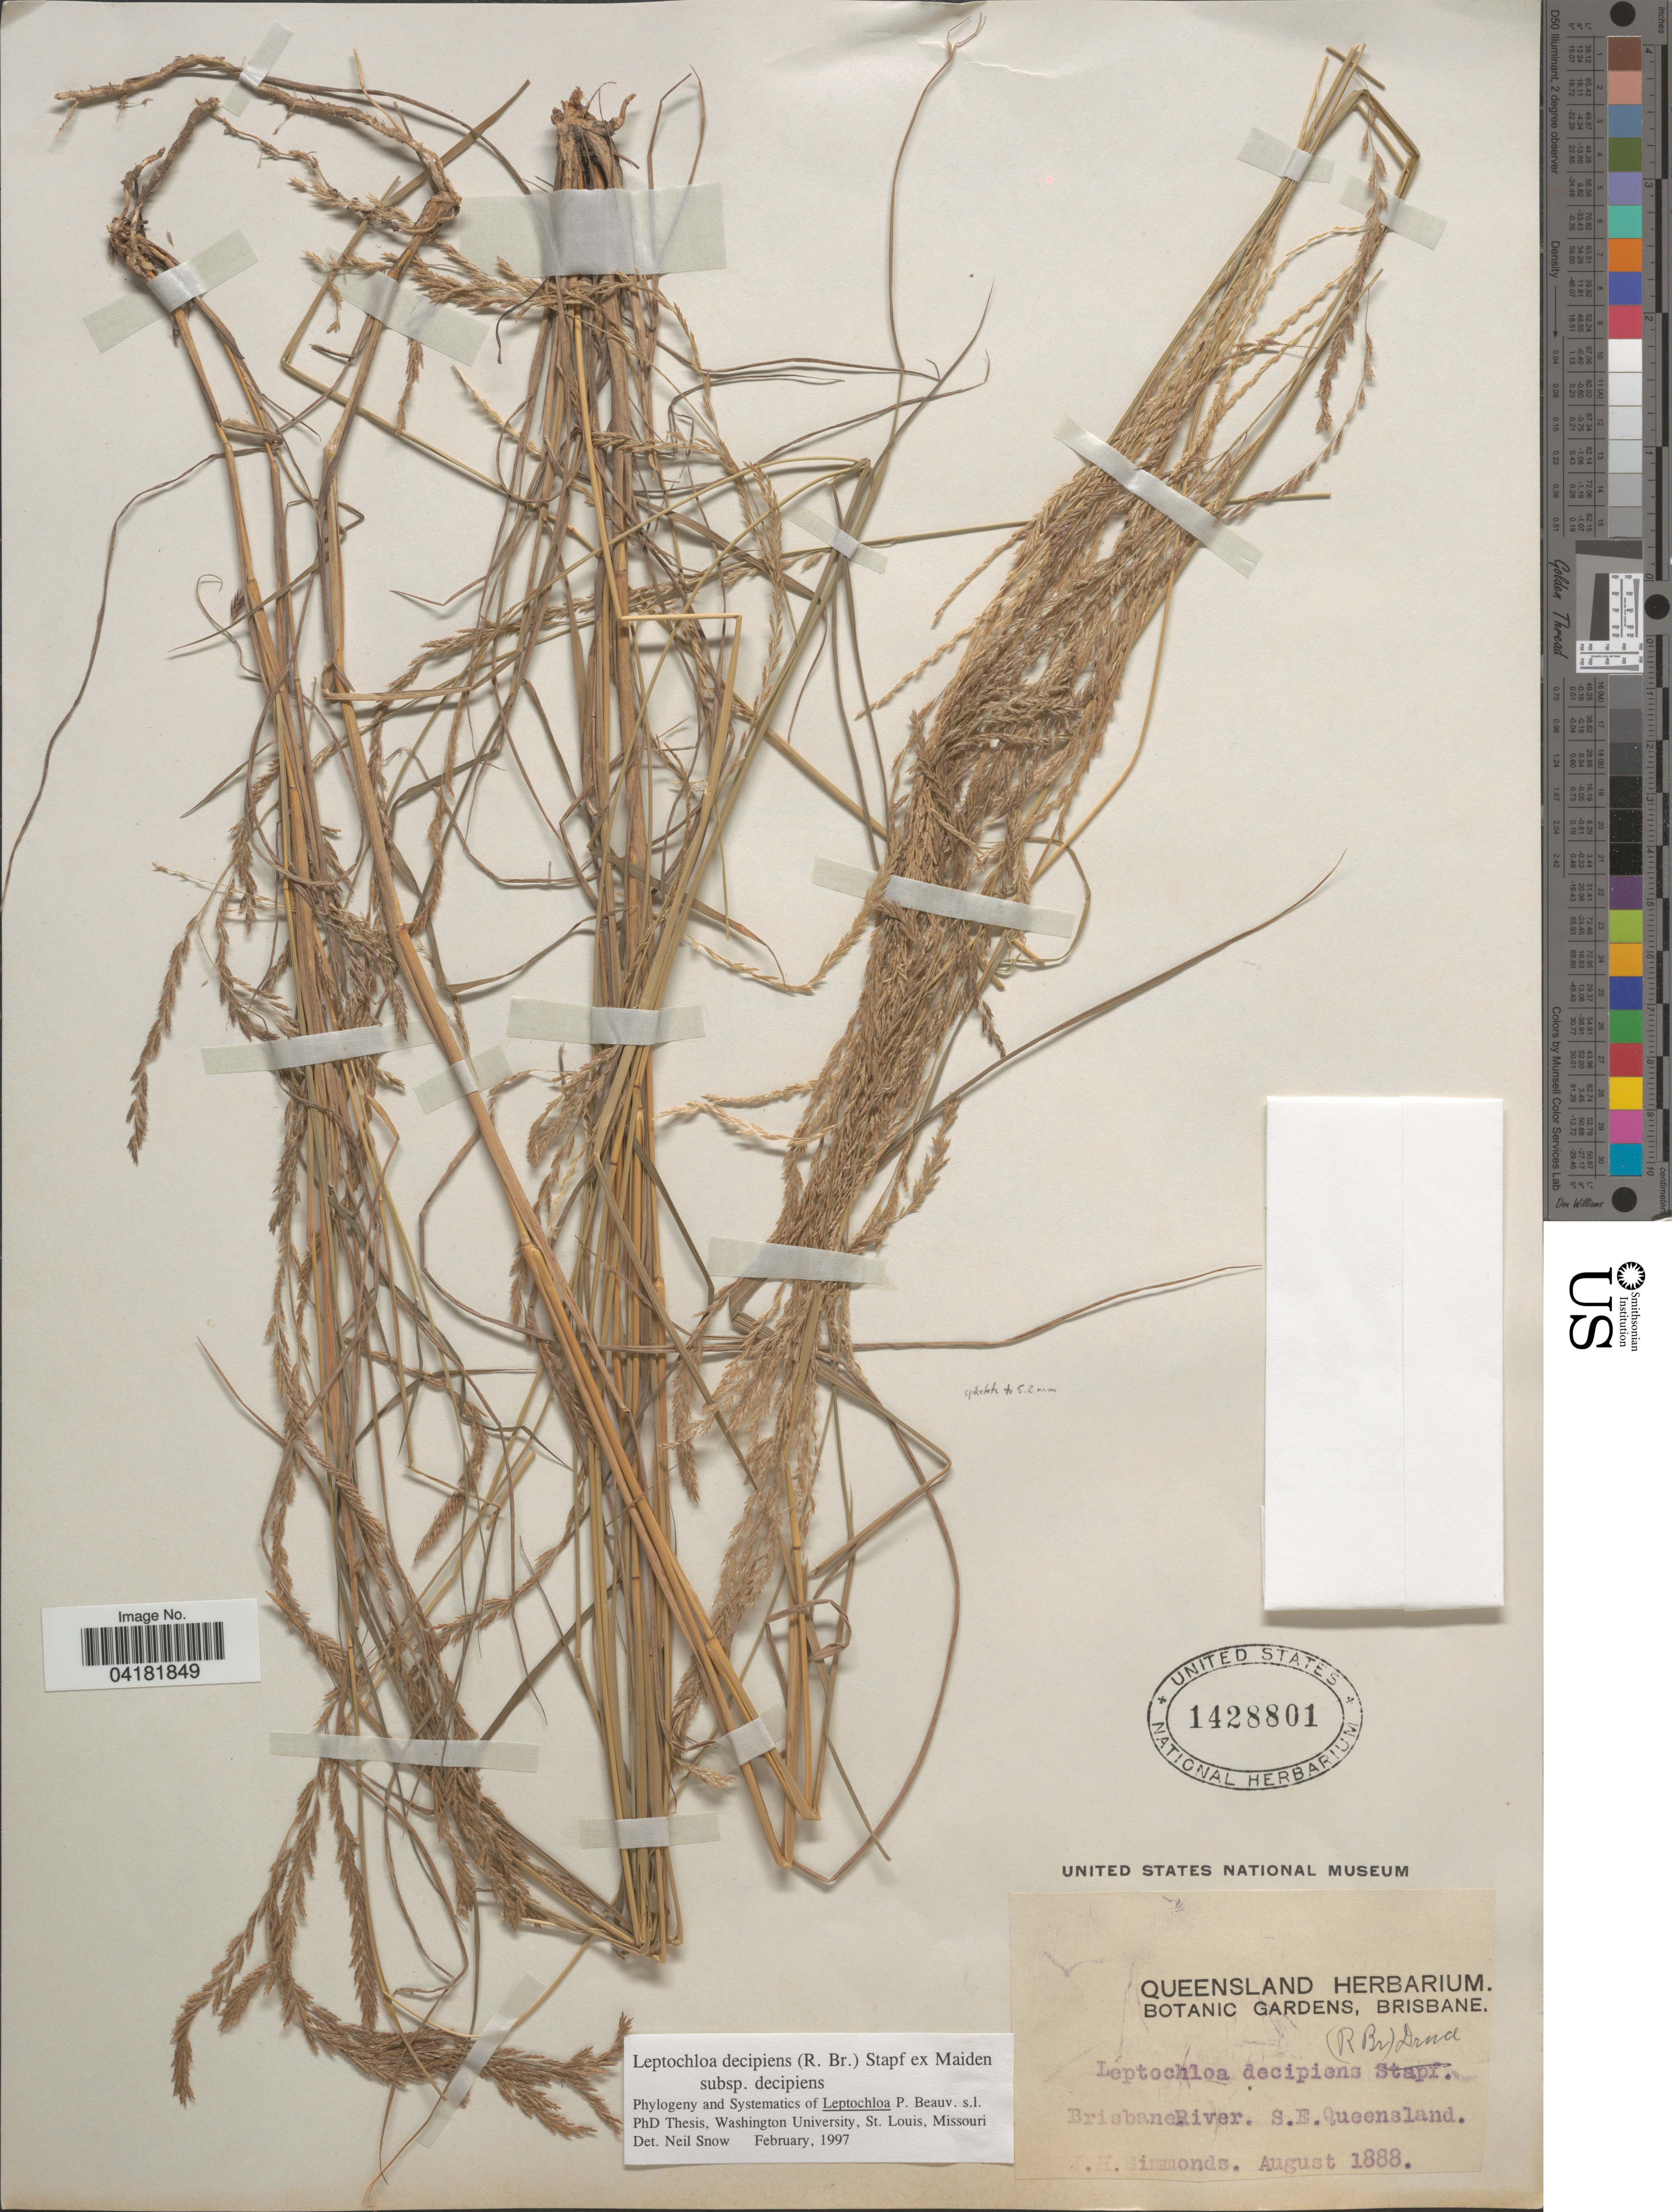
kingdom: Plantae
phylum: Tracheophyta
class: Liliopsida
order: Poales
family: Poaceae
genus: Leptochloa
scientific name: Leptochloa decipiens subsp. decipiens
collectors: J. Simmonds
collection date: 1888-08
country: Australia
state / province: Queensland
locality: Brisbane River. S.E. Queensland.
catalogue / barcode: US 1428801